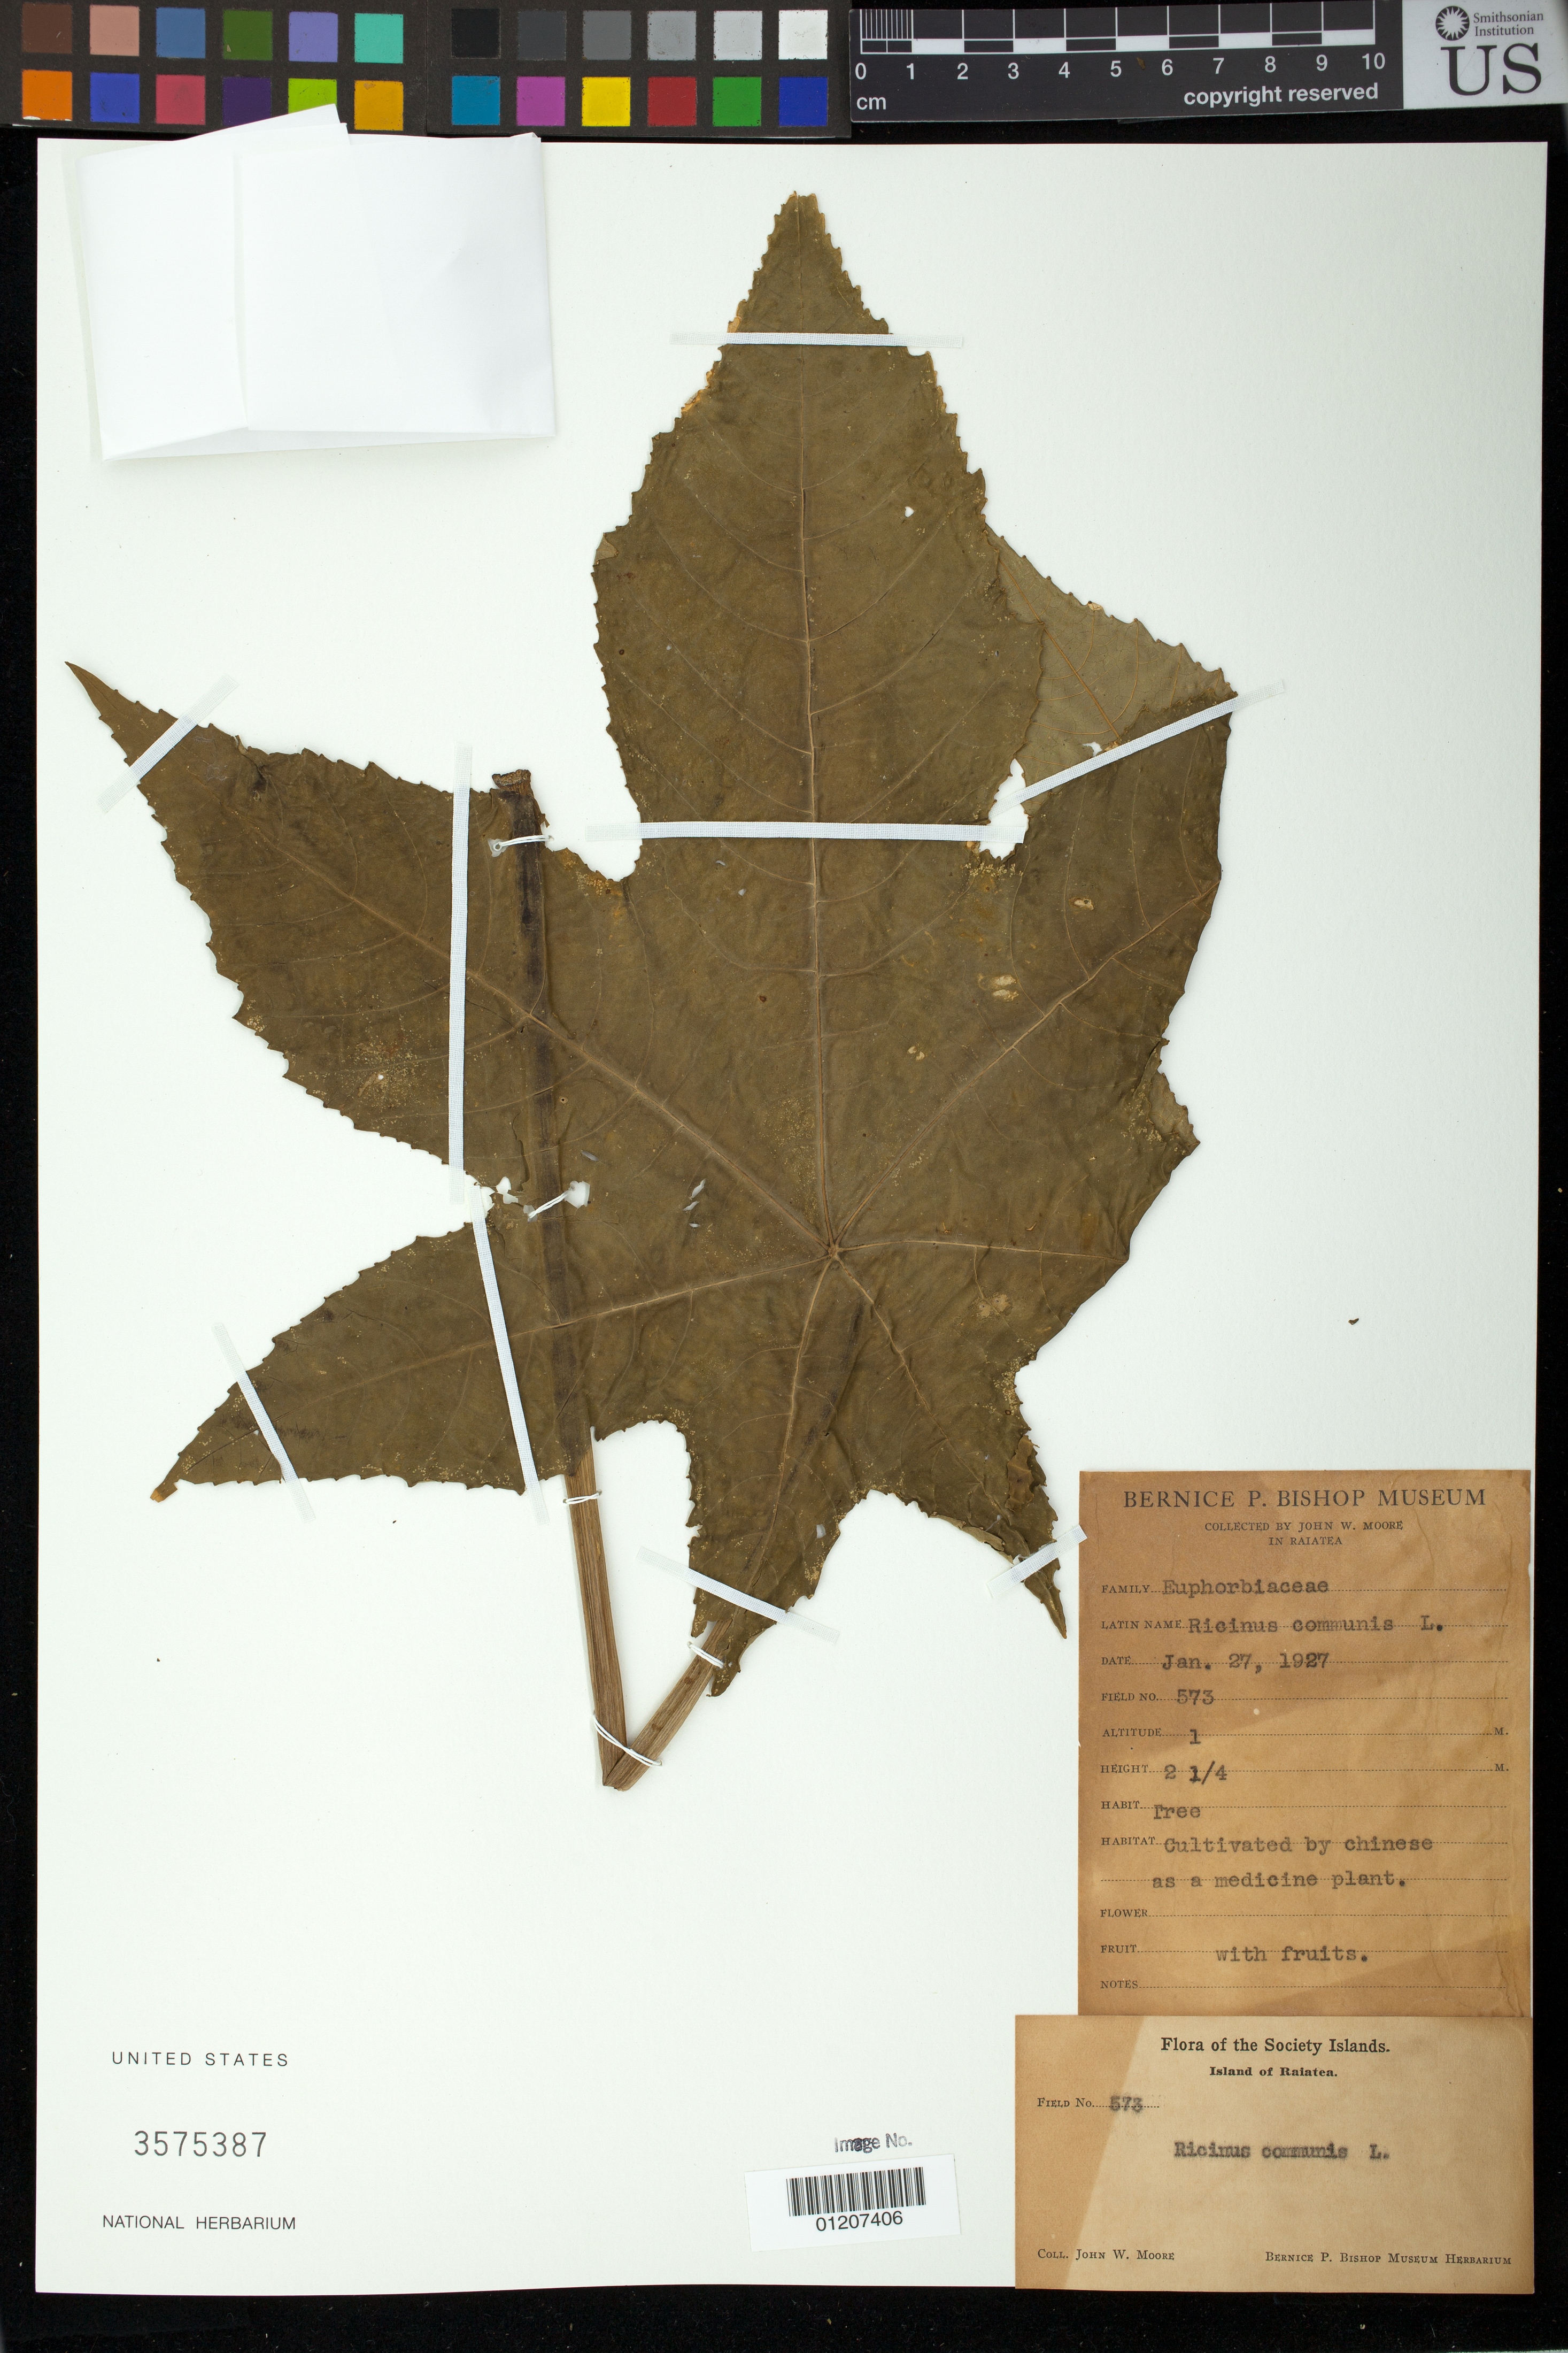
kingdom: Plantae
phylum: Tracheophyta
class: Magnoliopsida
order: Malpighiales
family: Euphorbiaceae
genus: Ricinus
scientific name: Ricinus communis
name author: L.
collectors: J. Moore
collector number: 573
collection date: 1927-01-27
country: French Polynesia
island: Raiatea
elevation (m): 1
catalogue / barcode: US 3575387